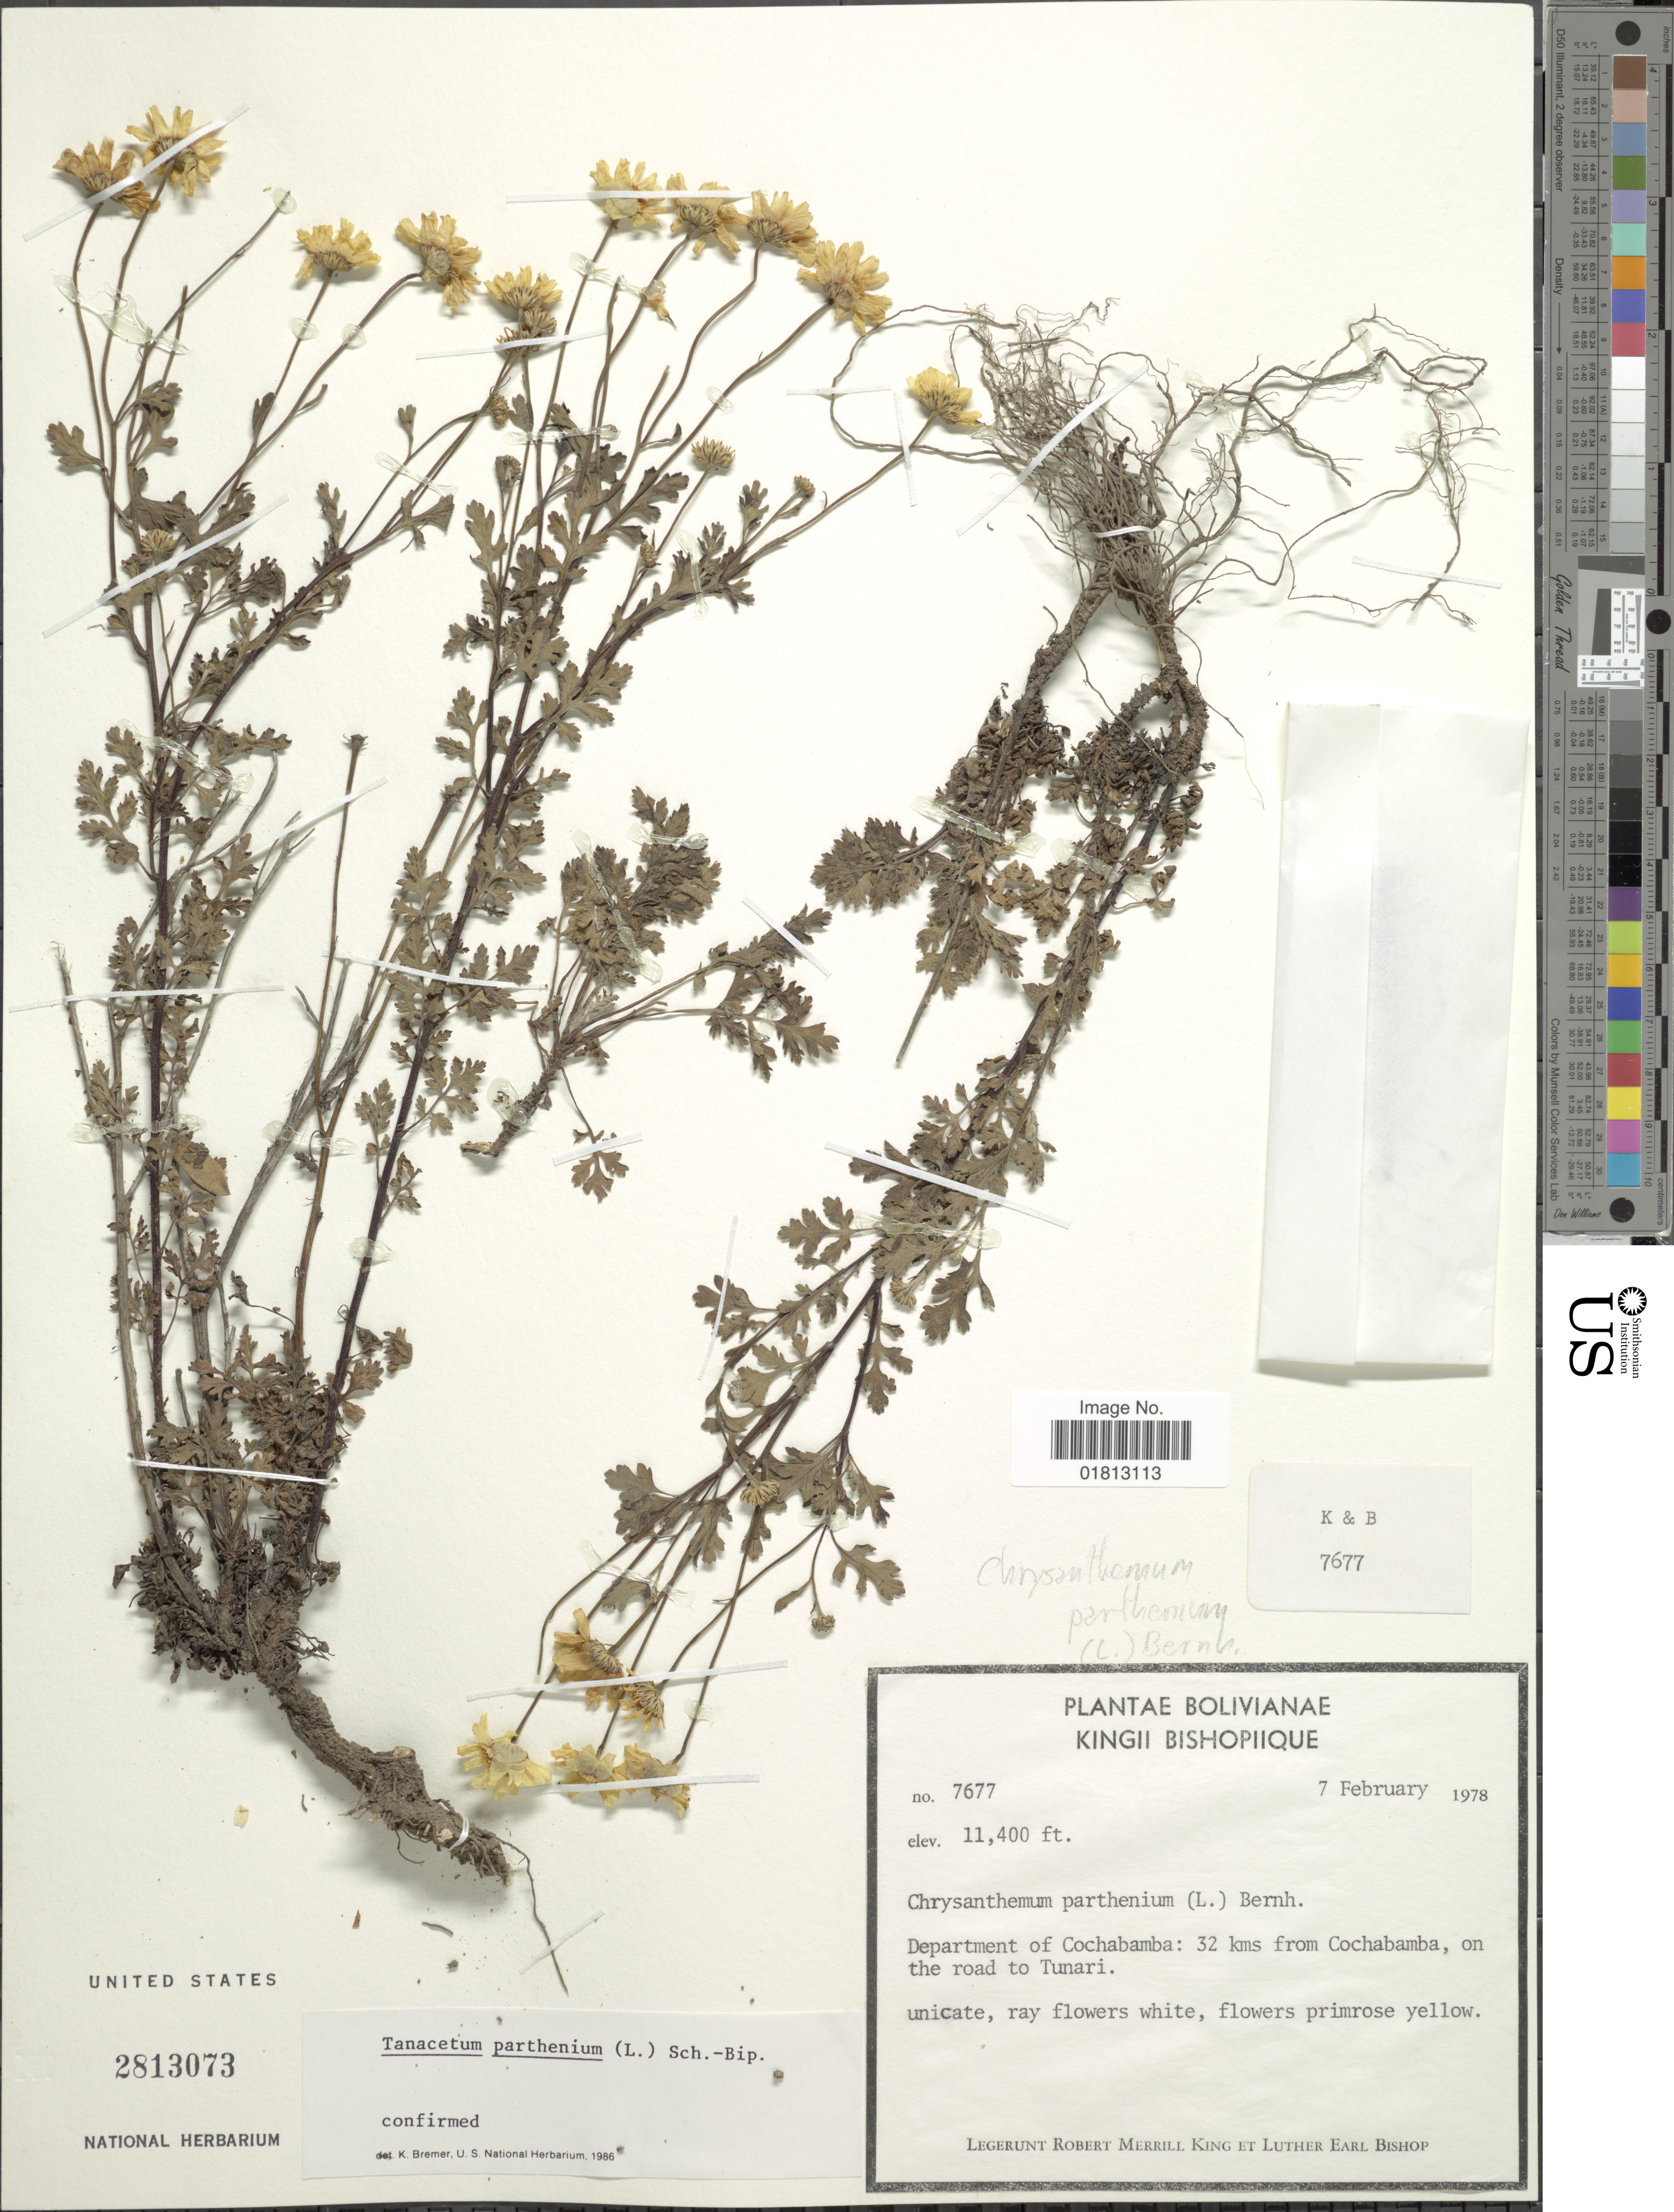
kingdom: Plantae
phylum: Tracheophyta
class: Magnoliopsida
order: Asterales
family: Asteraceae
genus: Tanacetum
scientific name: Tanacetum parthenium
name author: (L.) Sch. Bip.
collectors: R. M. King & L. E. Bishop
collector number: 7677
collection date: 1978-02-07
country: Bolivia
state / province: Cochabamba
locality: Department of Cochabamba: 32 kms from Cochabamba, on the road to Tunari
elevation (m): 3475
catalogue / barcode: US 2813073